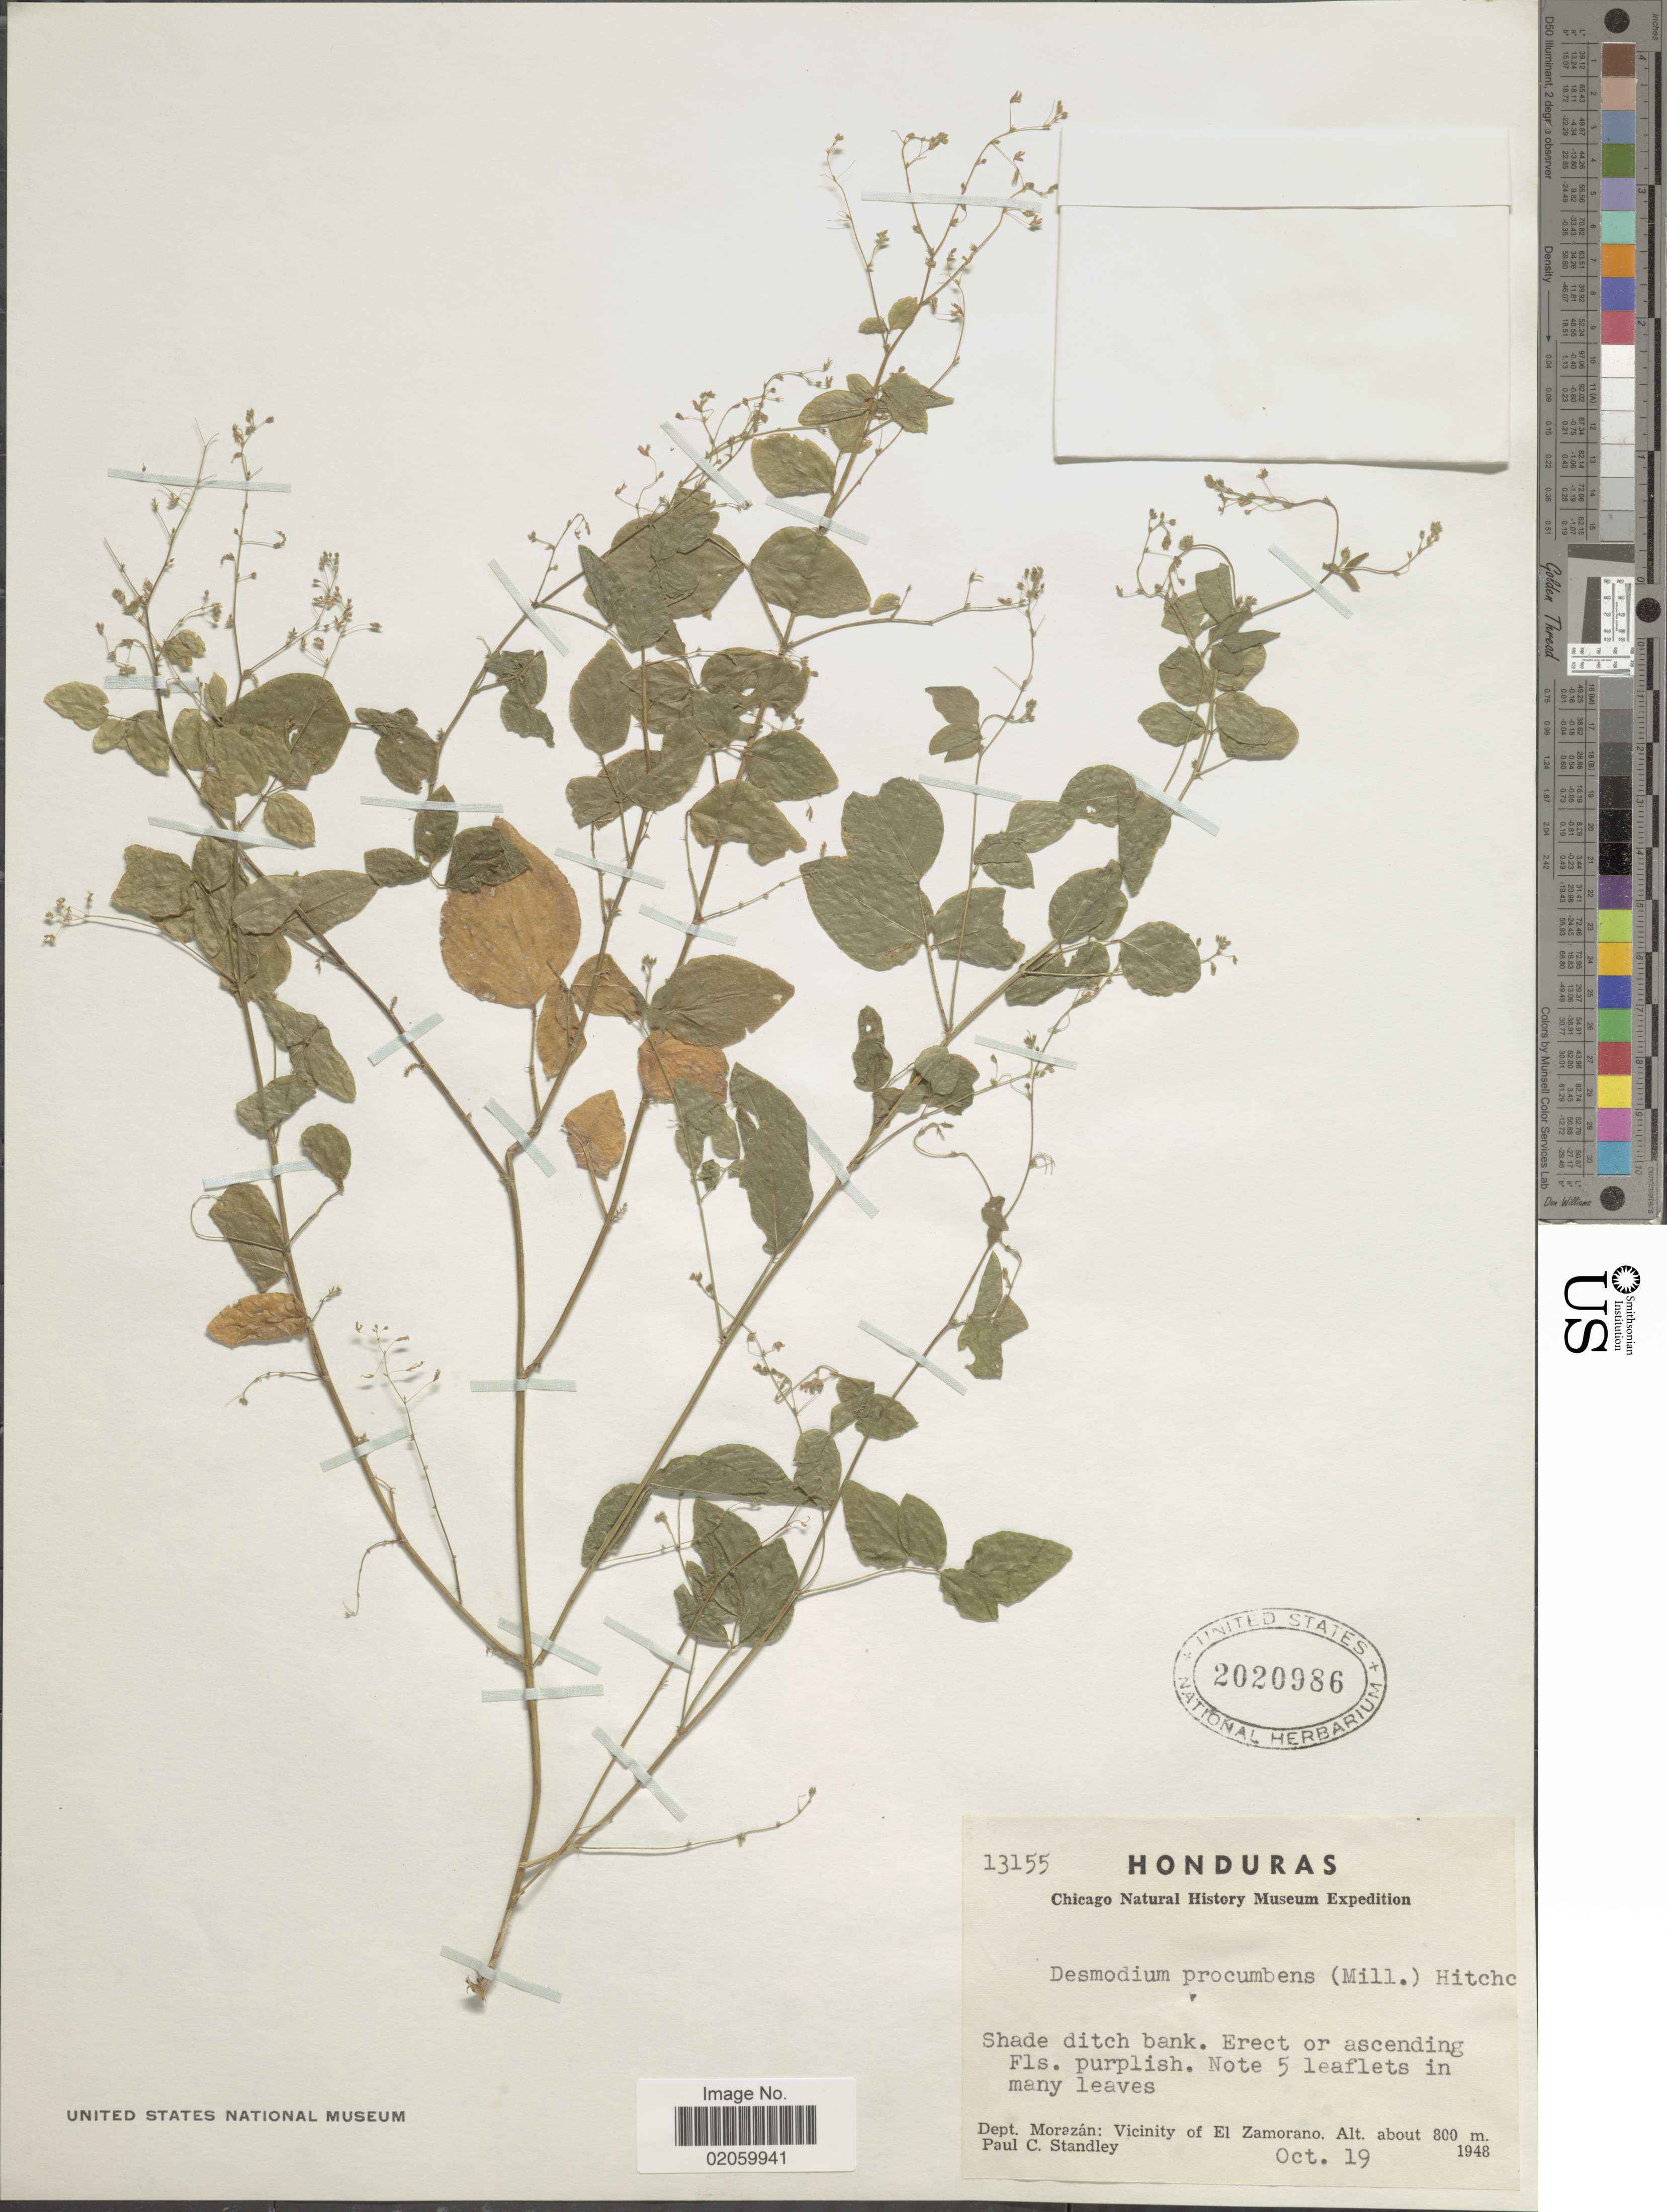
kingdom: Plantae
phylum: Tracheophyta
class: Magnoliopsida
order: Fabales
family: Fabaceae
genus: Desmodium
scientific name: Desmodium procumbens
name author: (Mill.) Hitchc.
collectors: P. C. Standley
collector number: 13155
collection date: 1948-10-19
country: Honduras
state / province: Fco. Morazán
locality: Vicinity of El Zamorano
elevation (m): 800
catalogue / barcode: US 2020986